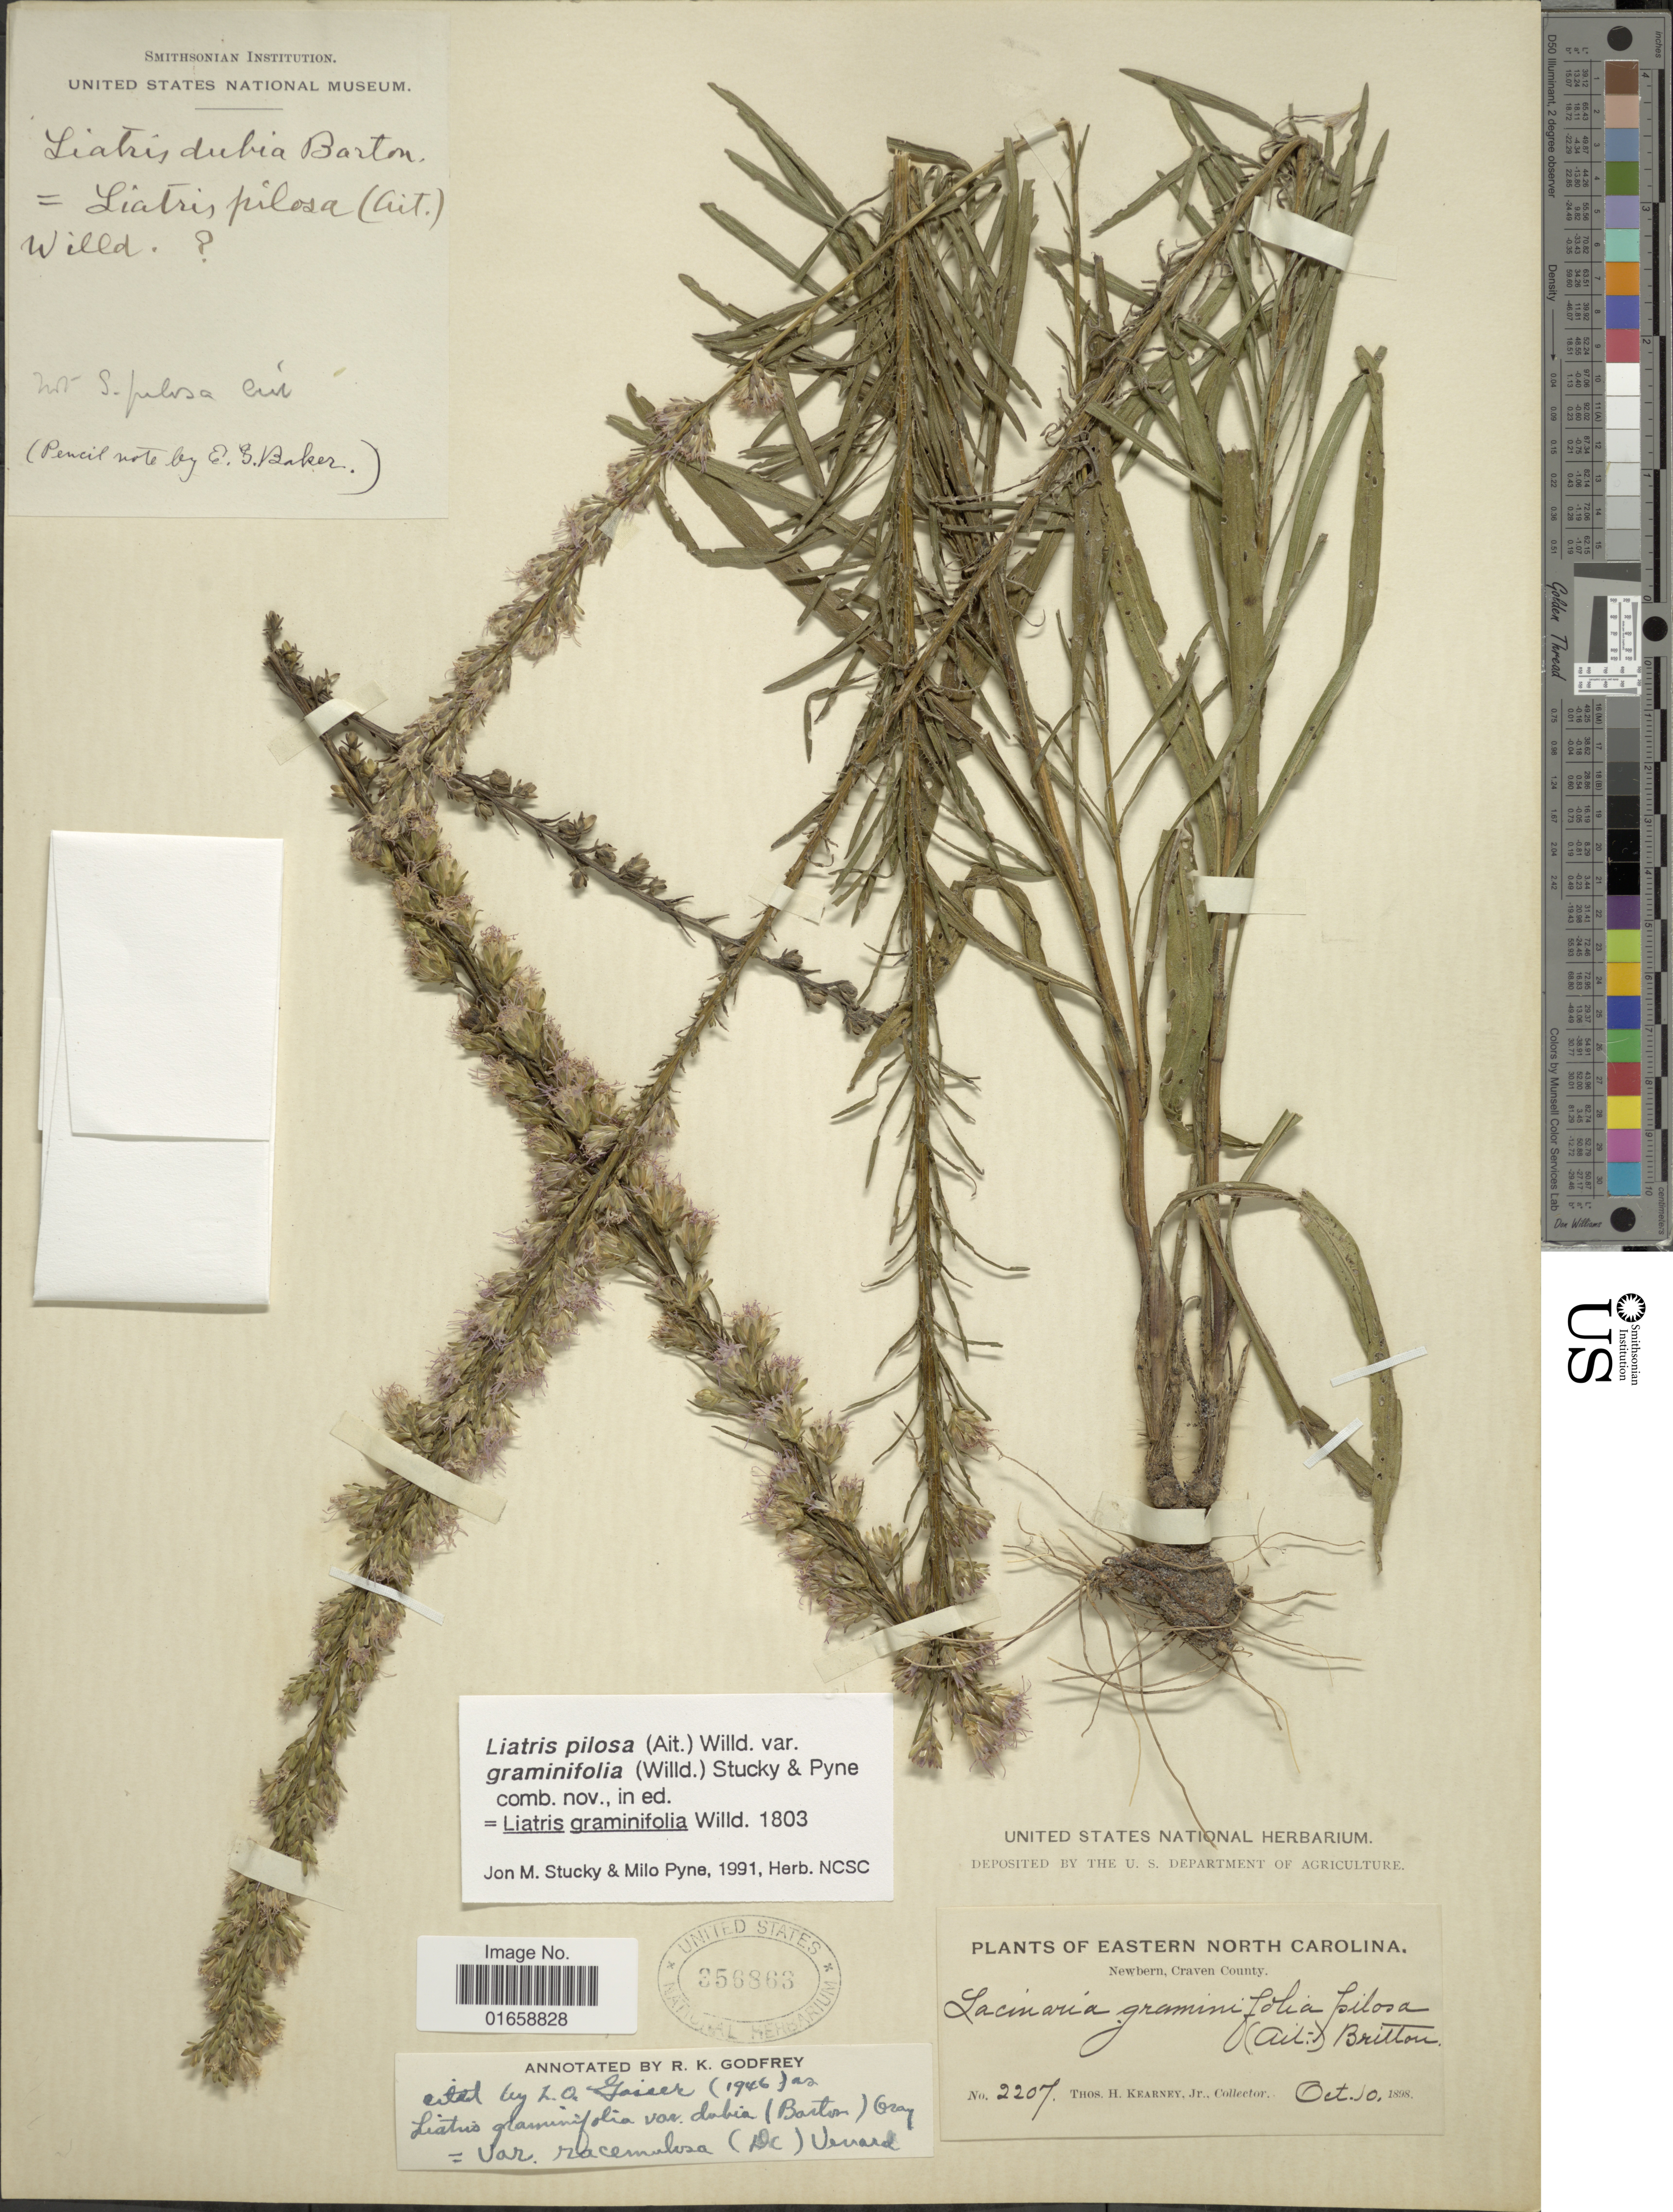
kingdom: Plantae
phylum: Tracheophyta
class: Magnoliopsida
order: Asterales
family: Asteraceae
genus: Liatris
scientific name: Liatris pilosa var. graminifolia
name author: Willd.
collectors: T. H. Kearney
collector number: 2207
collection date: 1898-10-10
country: United States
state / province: North Carolina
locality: Eastern North Carolina, Newbern, Craven County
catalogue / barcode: US 356863